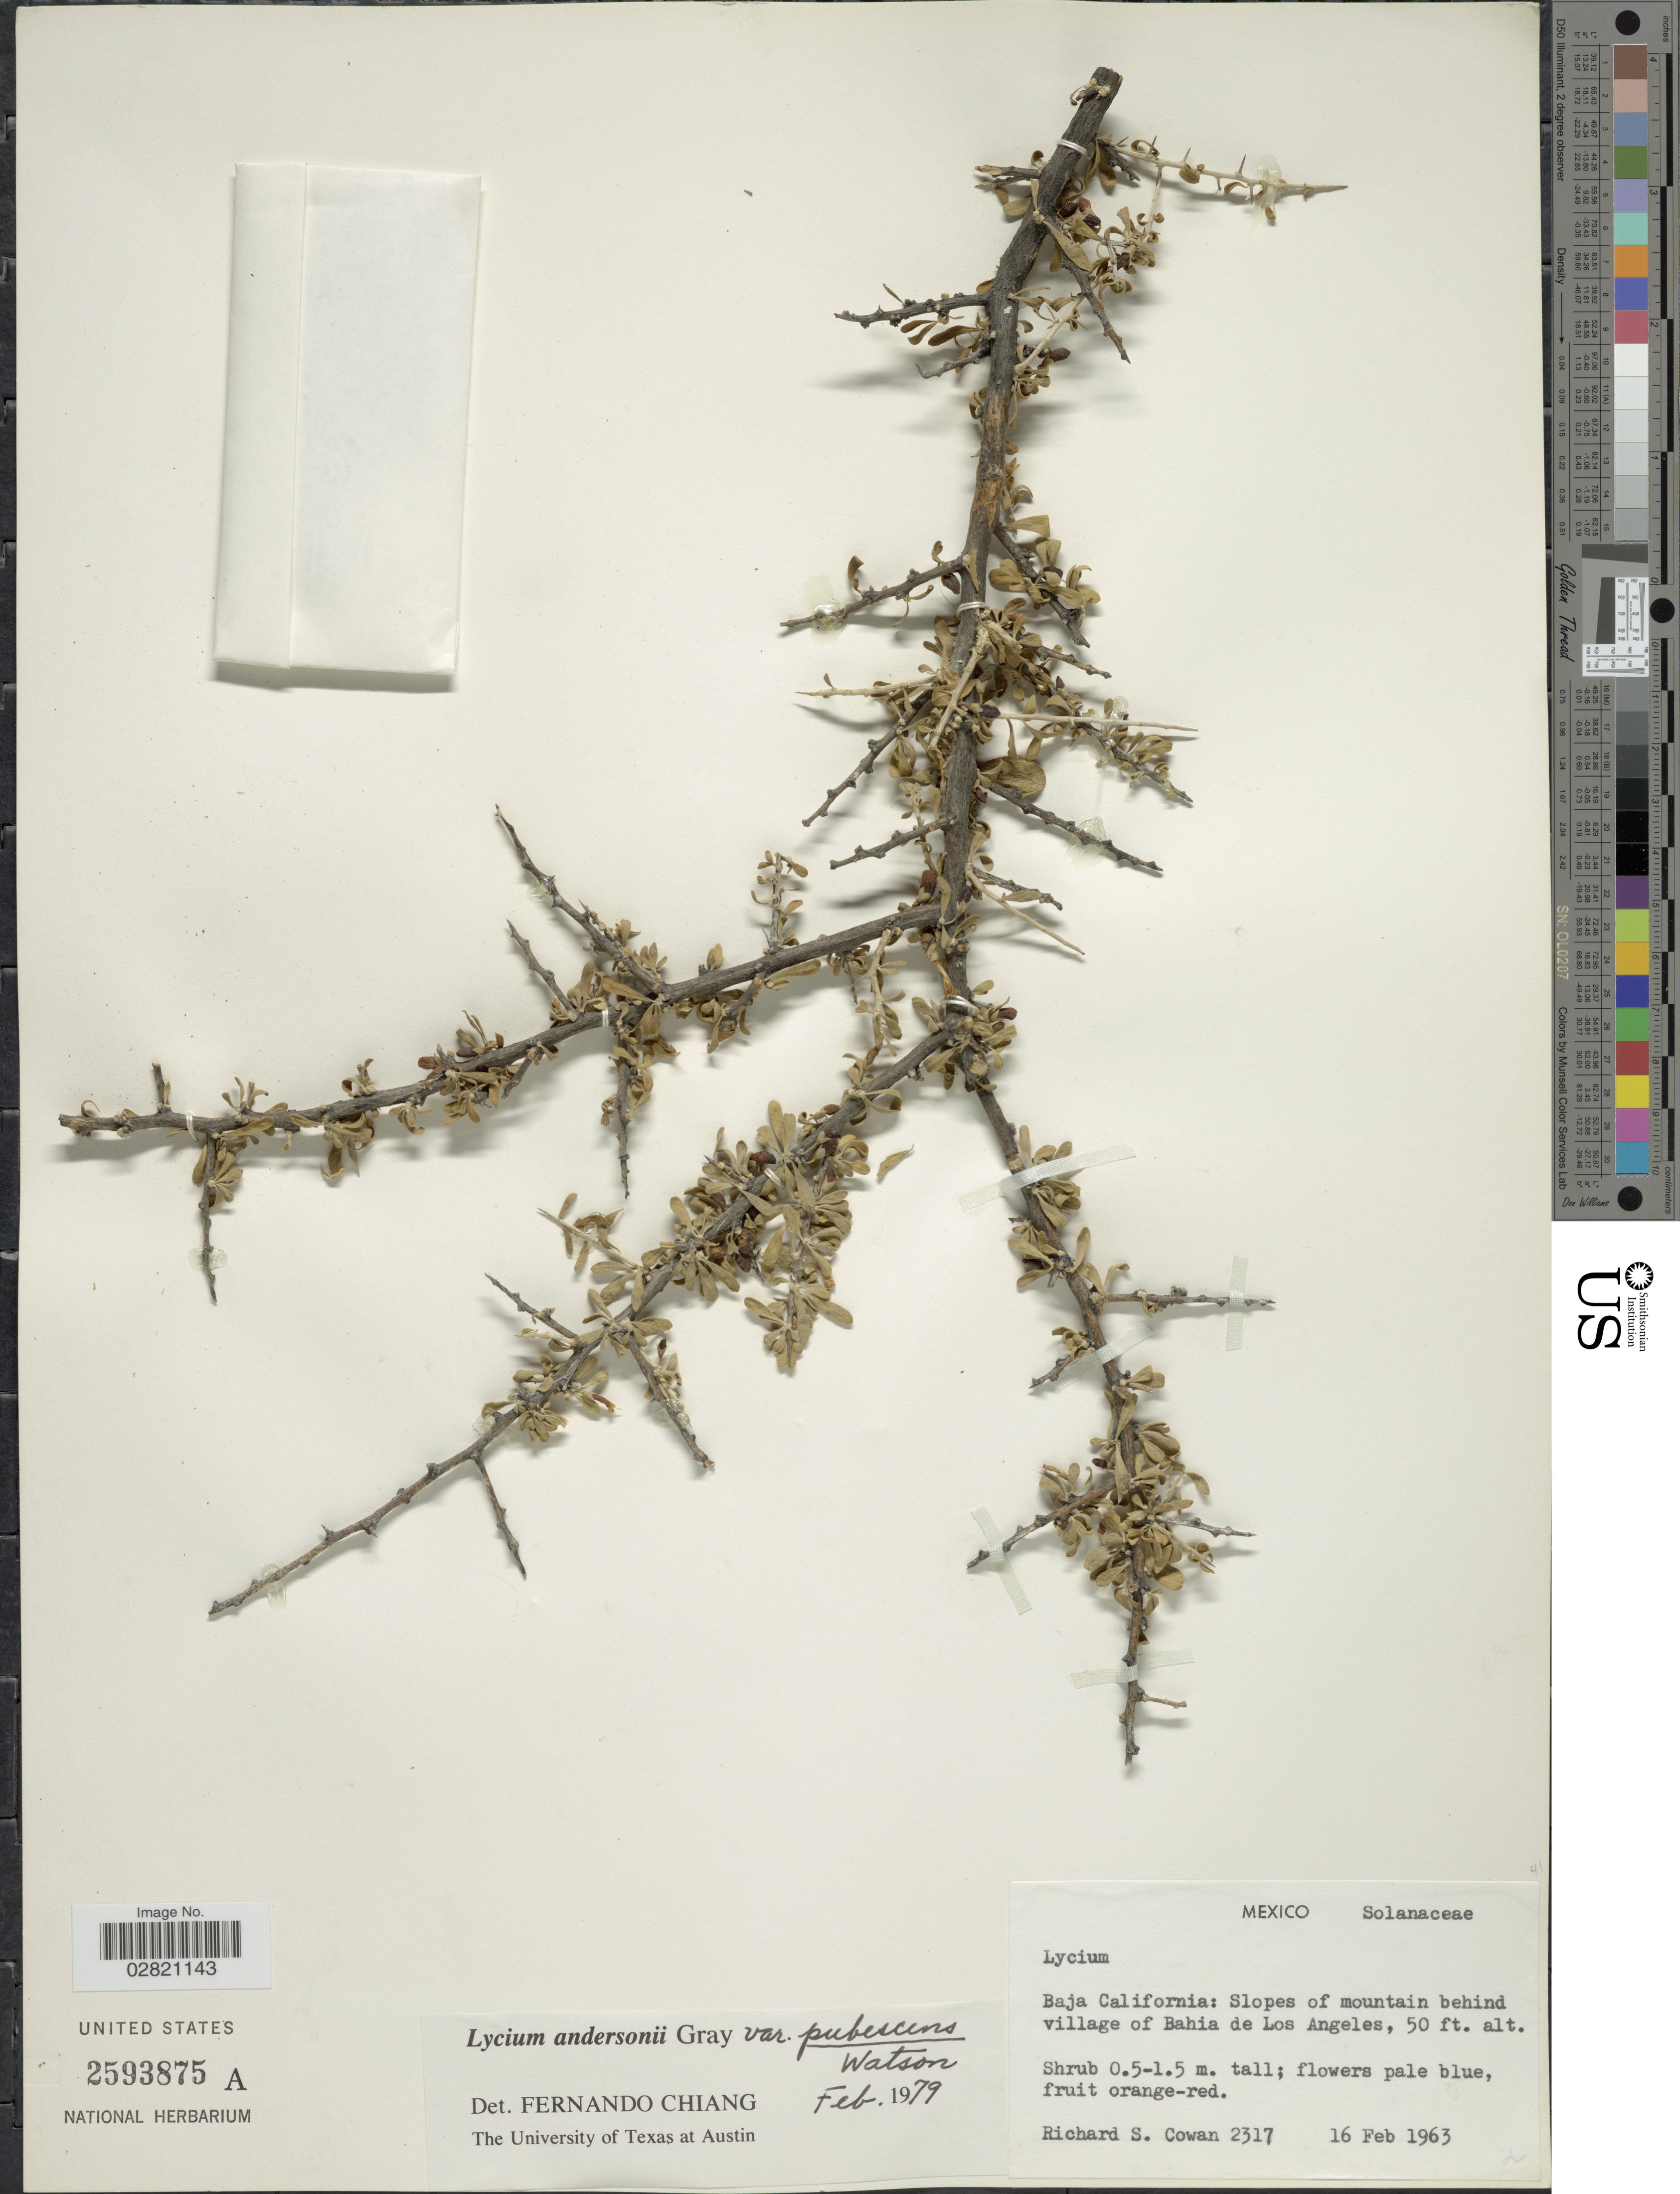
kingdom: Plantae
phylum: Tracheophyta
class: Magnoliopsida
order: Solanales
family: Solanaceae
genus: Lycium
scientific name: Lycium andersonii var. pubescens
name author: S. Watson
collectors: R. S. Cowan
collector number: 2317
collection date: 1963-02-16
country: Mexico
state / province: Baja California Norte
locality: Baja California: Slopes of mountain behind village of Bahia de Los Angeles.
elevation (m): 15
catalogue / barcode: US 2593875A